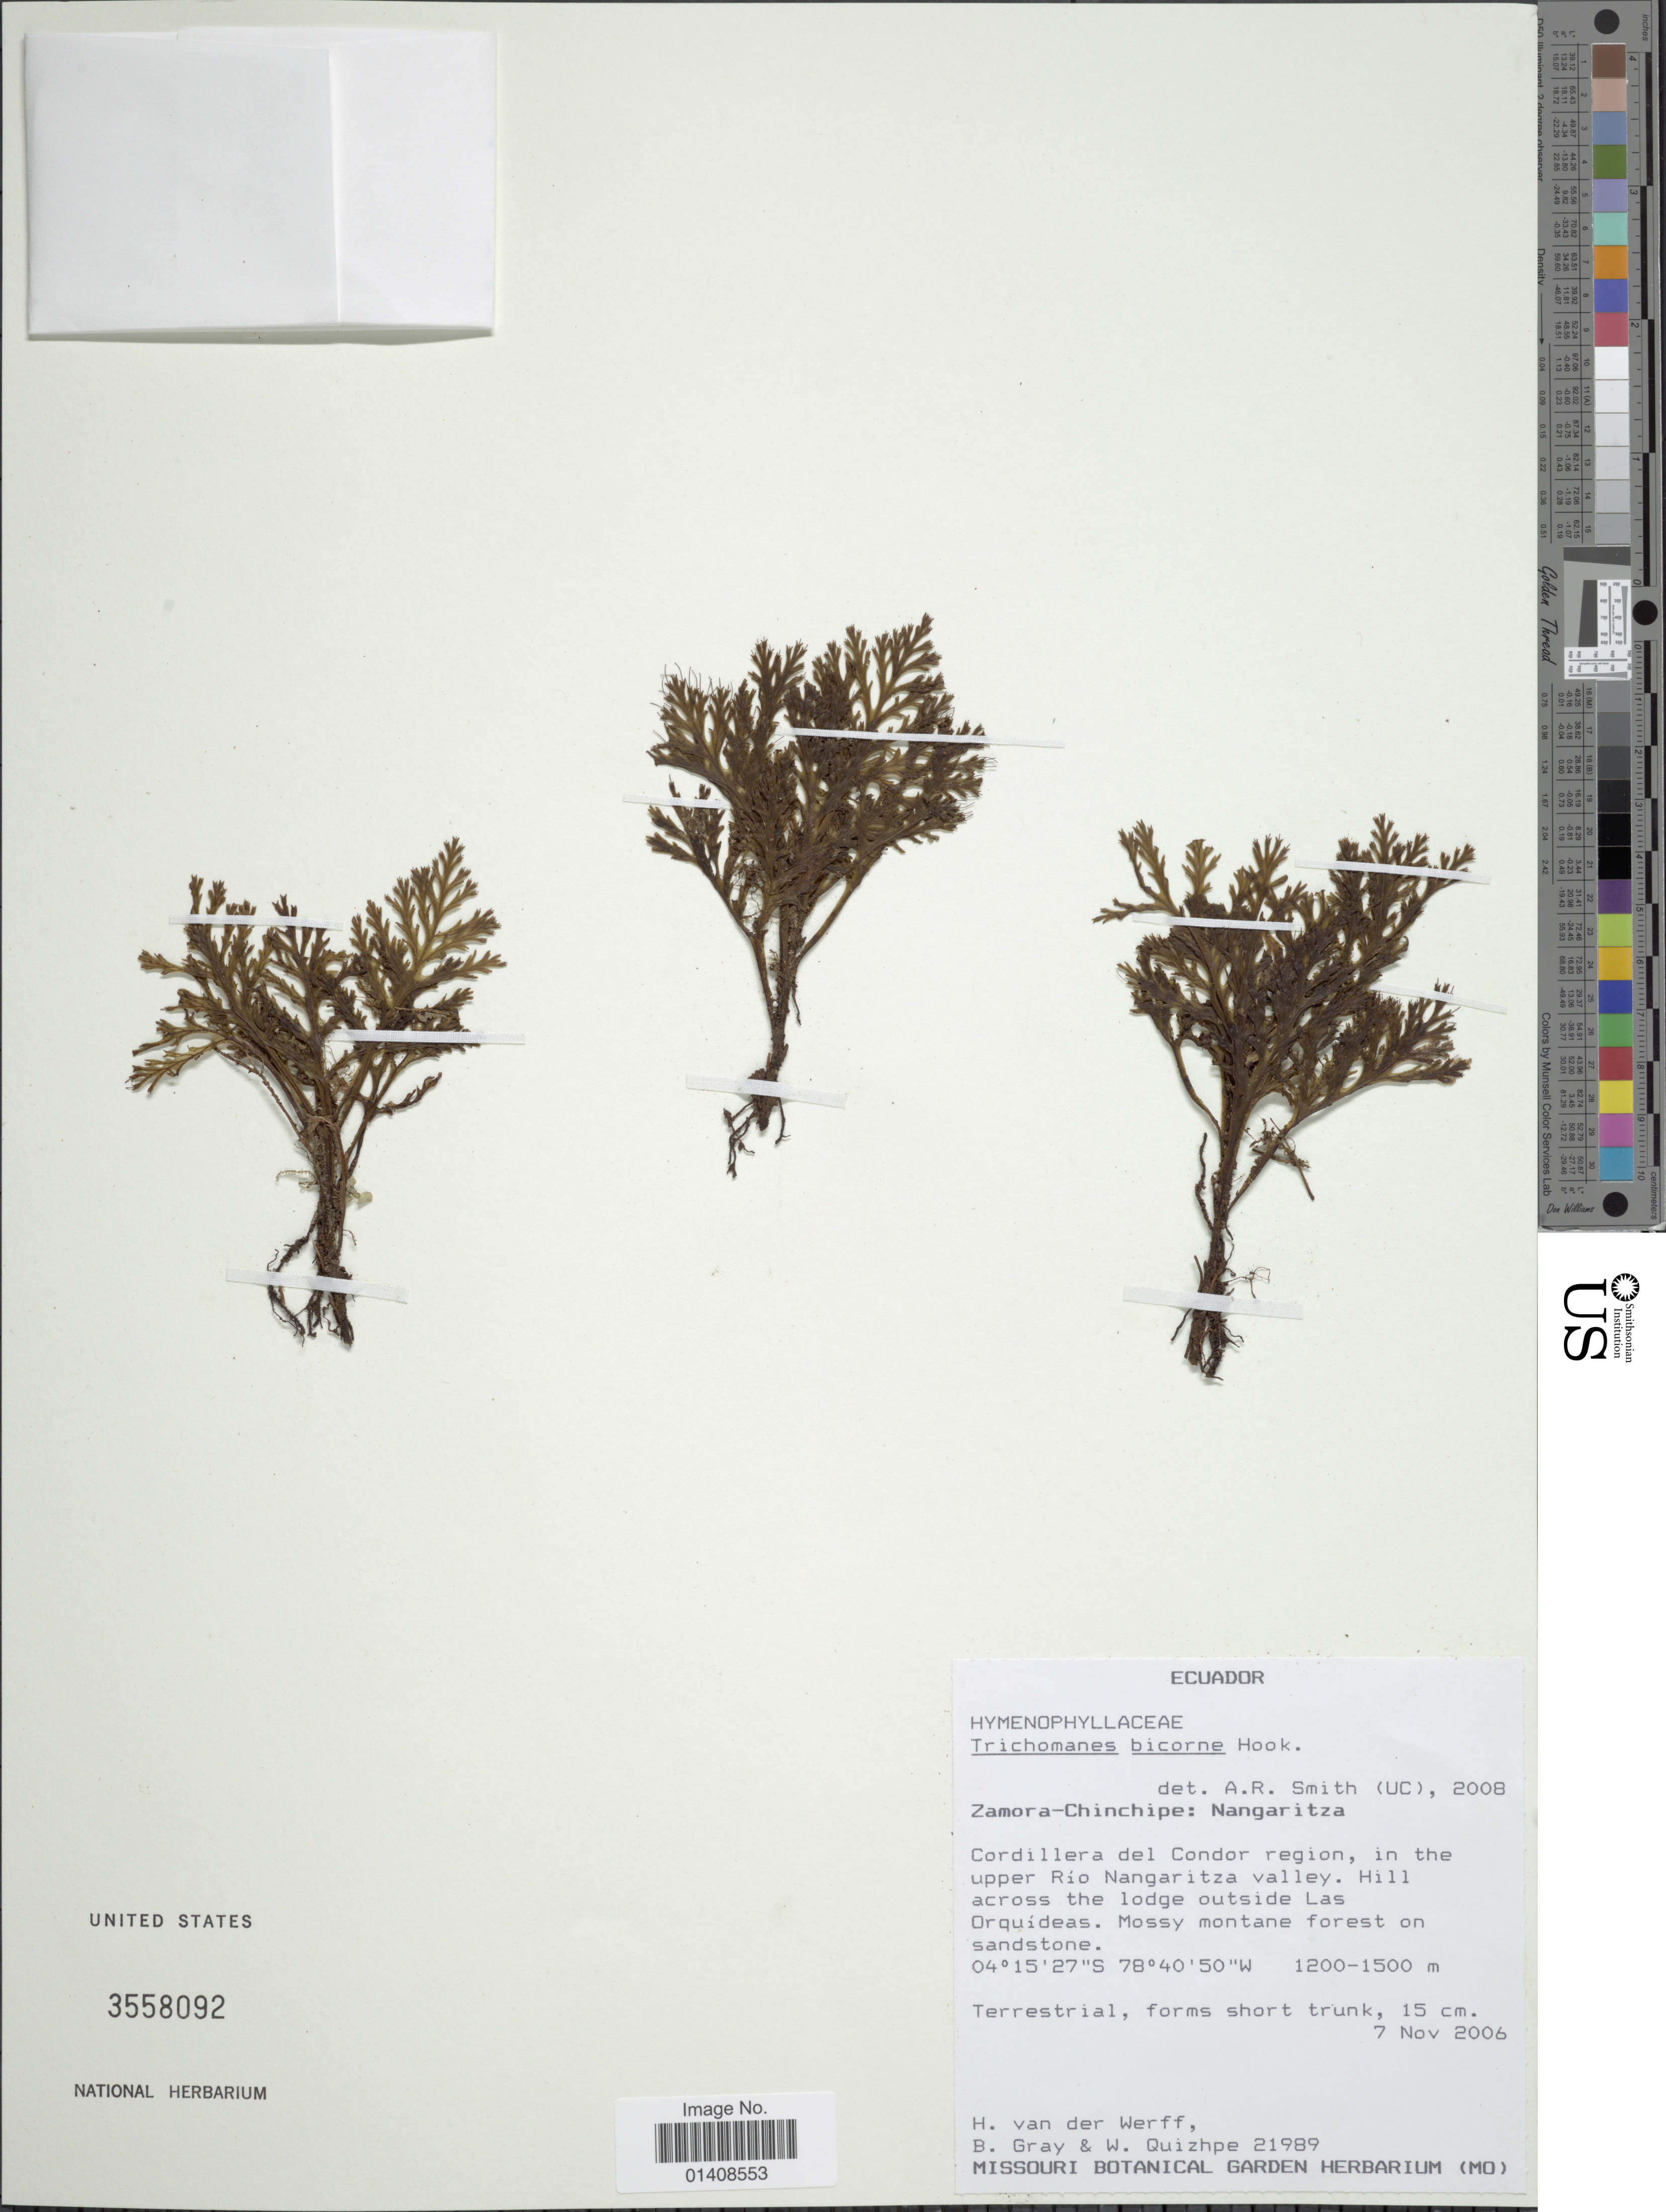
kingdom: Plantae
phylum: Tracheophyta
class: Polypodiopsida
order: Hymenophyllales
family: Hymenophyllaceae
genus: Trichomanes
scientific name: Trichomanes bicorne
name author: Hook.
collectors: H. van der Werff, B. Gray & W. Quizhpe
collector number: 21989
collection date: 2006-11-07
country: Ecuador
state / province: Zamora-Chinchipe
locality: Nangaritz, Cordillera del Condor region, in the upper Rio Nangaritz valley. Hill across the lodge outside Las Orquideas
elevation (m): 1200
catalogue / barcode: US 3558092